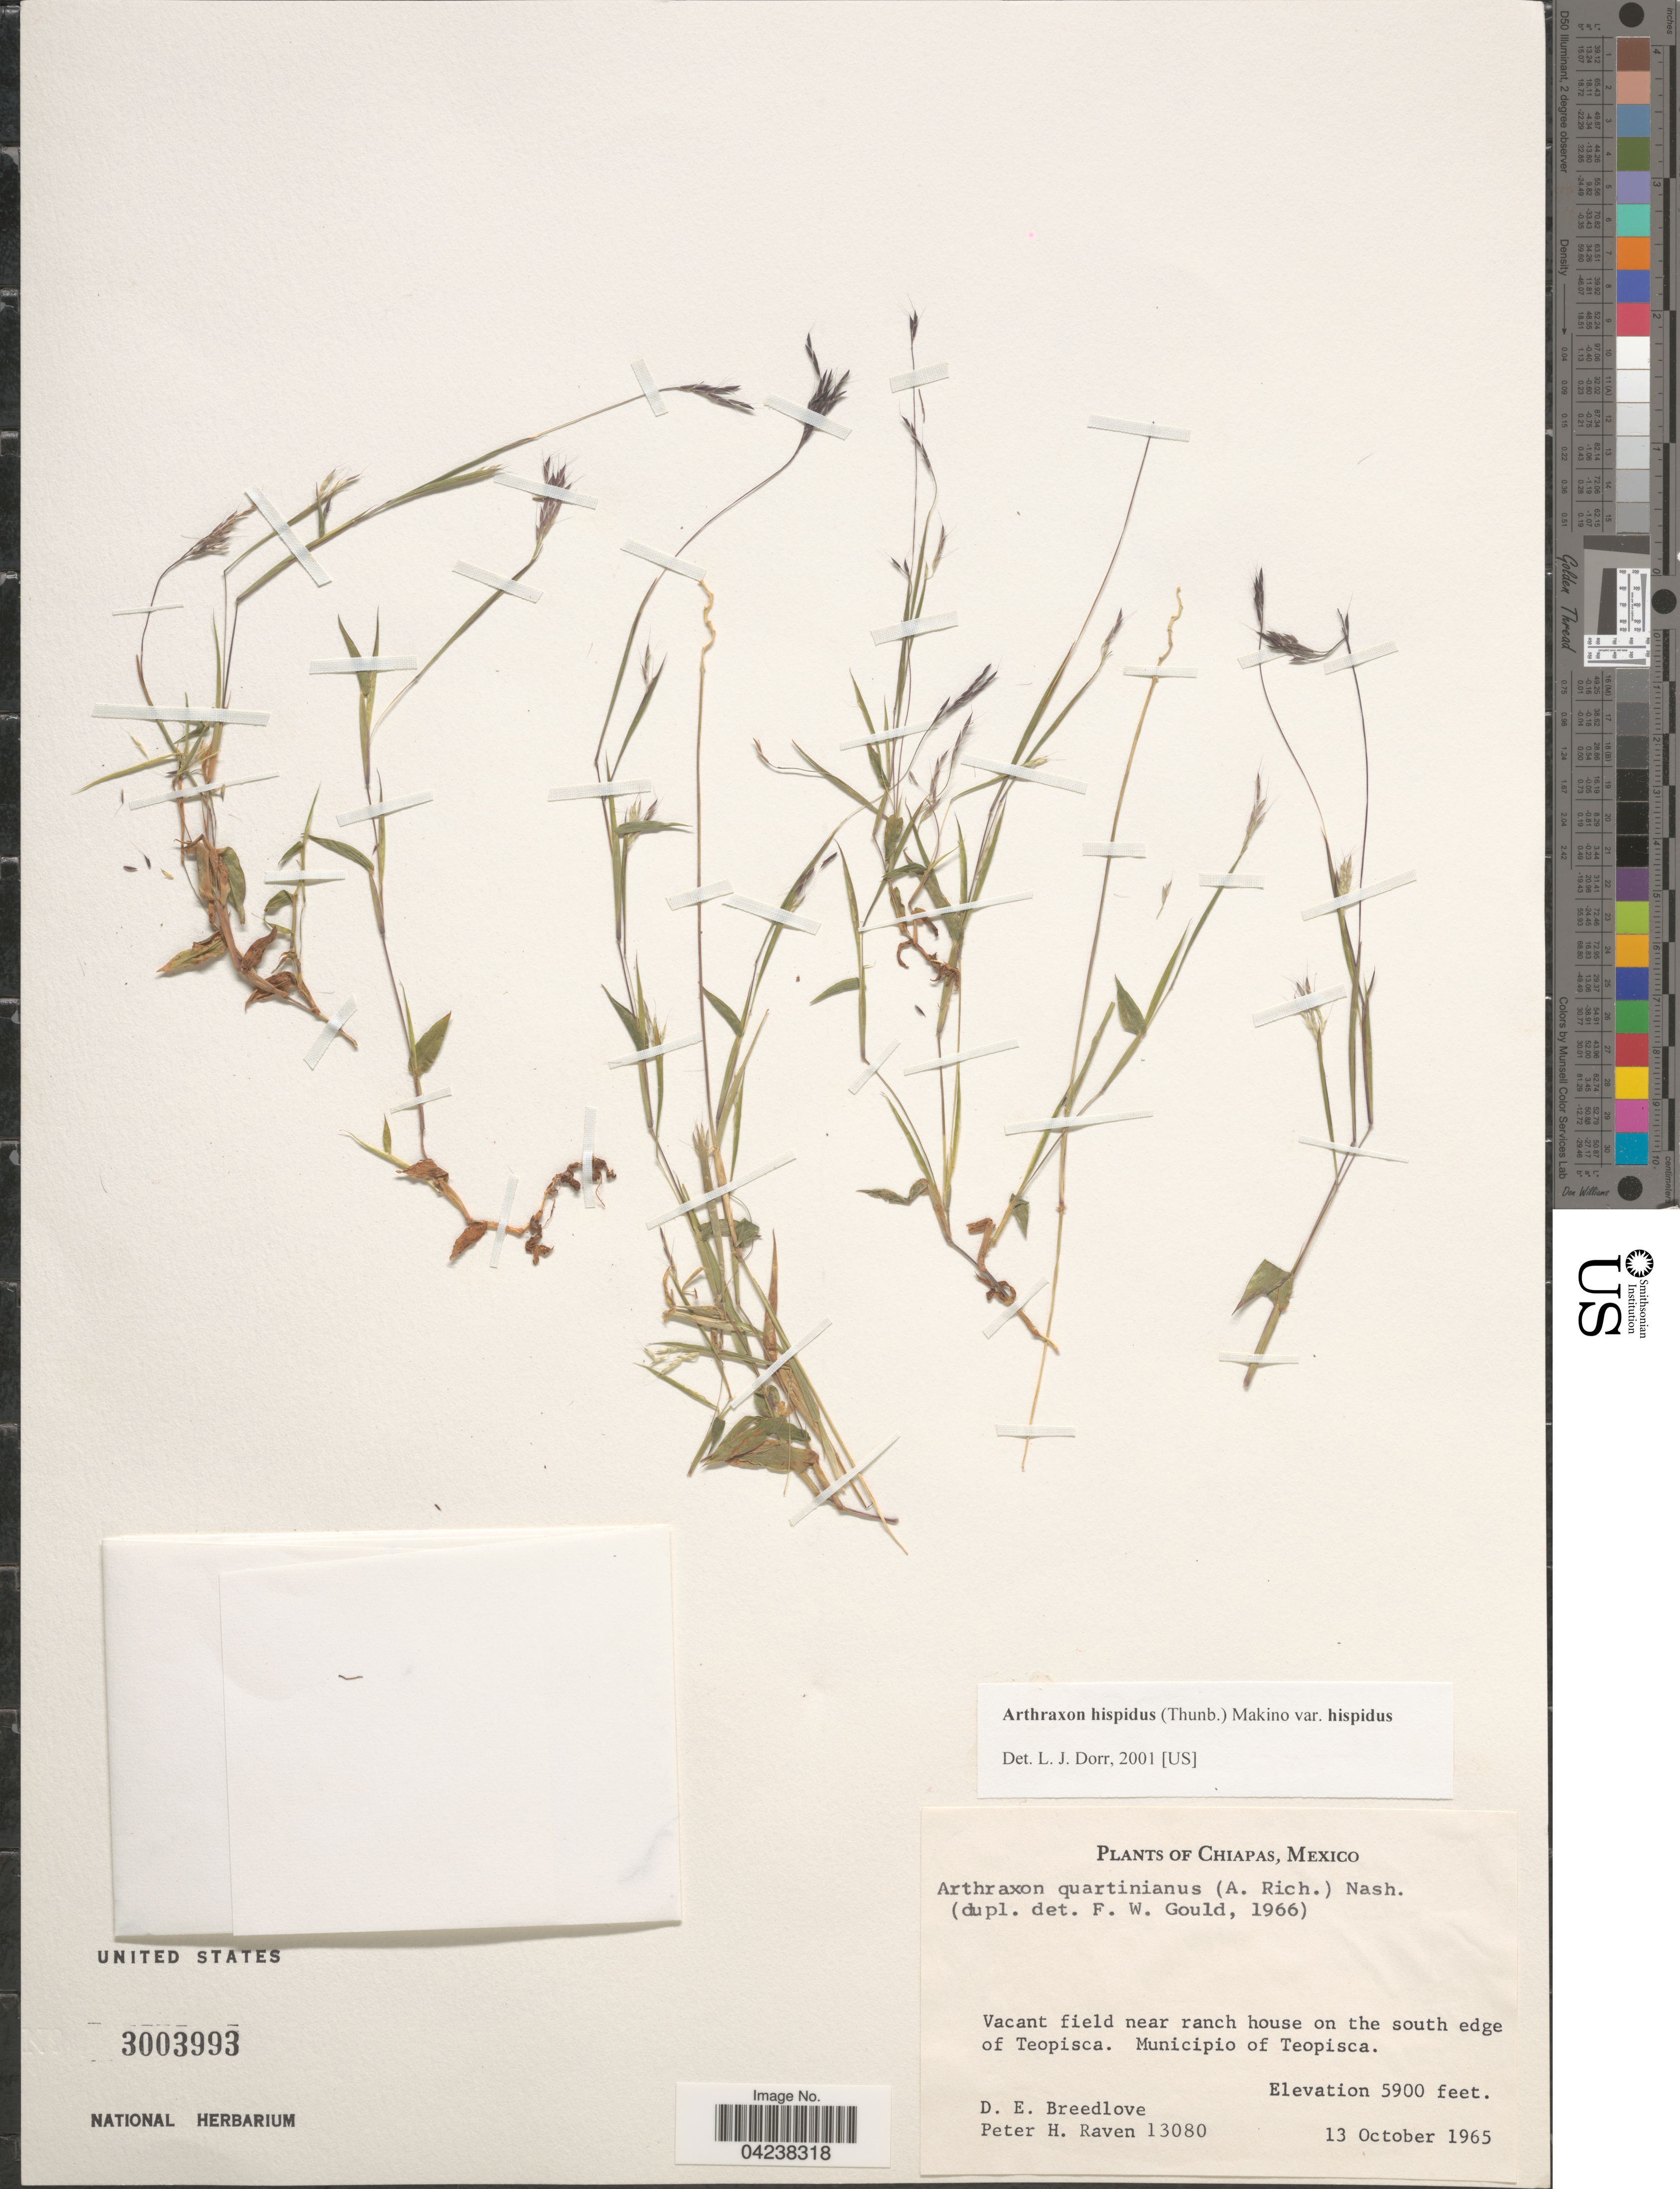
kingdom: Plantae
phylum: Tracheophyta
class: Liliopsida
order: Poales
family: Poaceae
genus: Arthraxon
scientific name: Arthraxon hispidus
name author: (Thunb.) Makino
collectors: D. E. Breedlove & P. Raven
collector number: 13080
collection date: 1965-10-13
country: Mexico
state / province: Chiapas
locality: Vacant field near ranch house on the south edge of Teopisca. Municipio of Teopisca.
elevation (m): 1798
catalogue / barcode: US 3003993